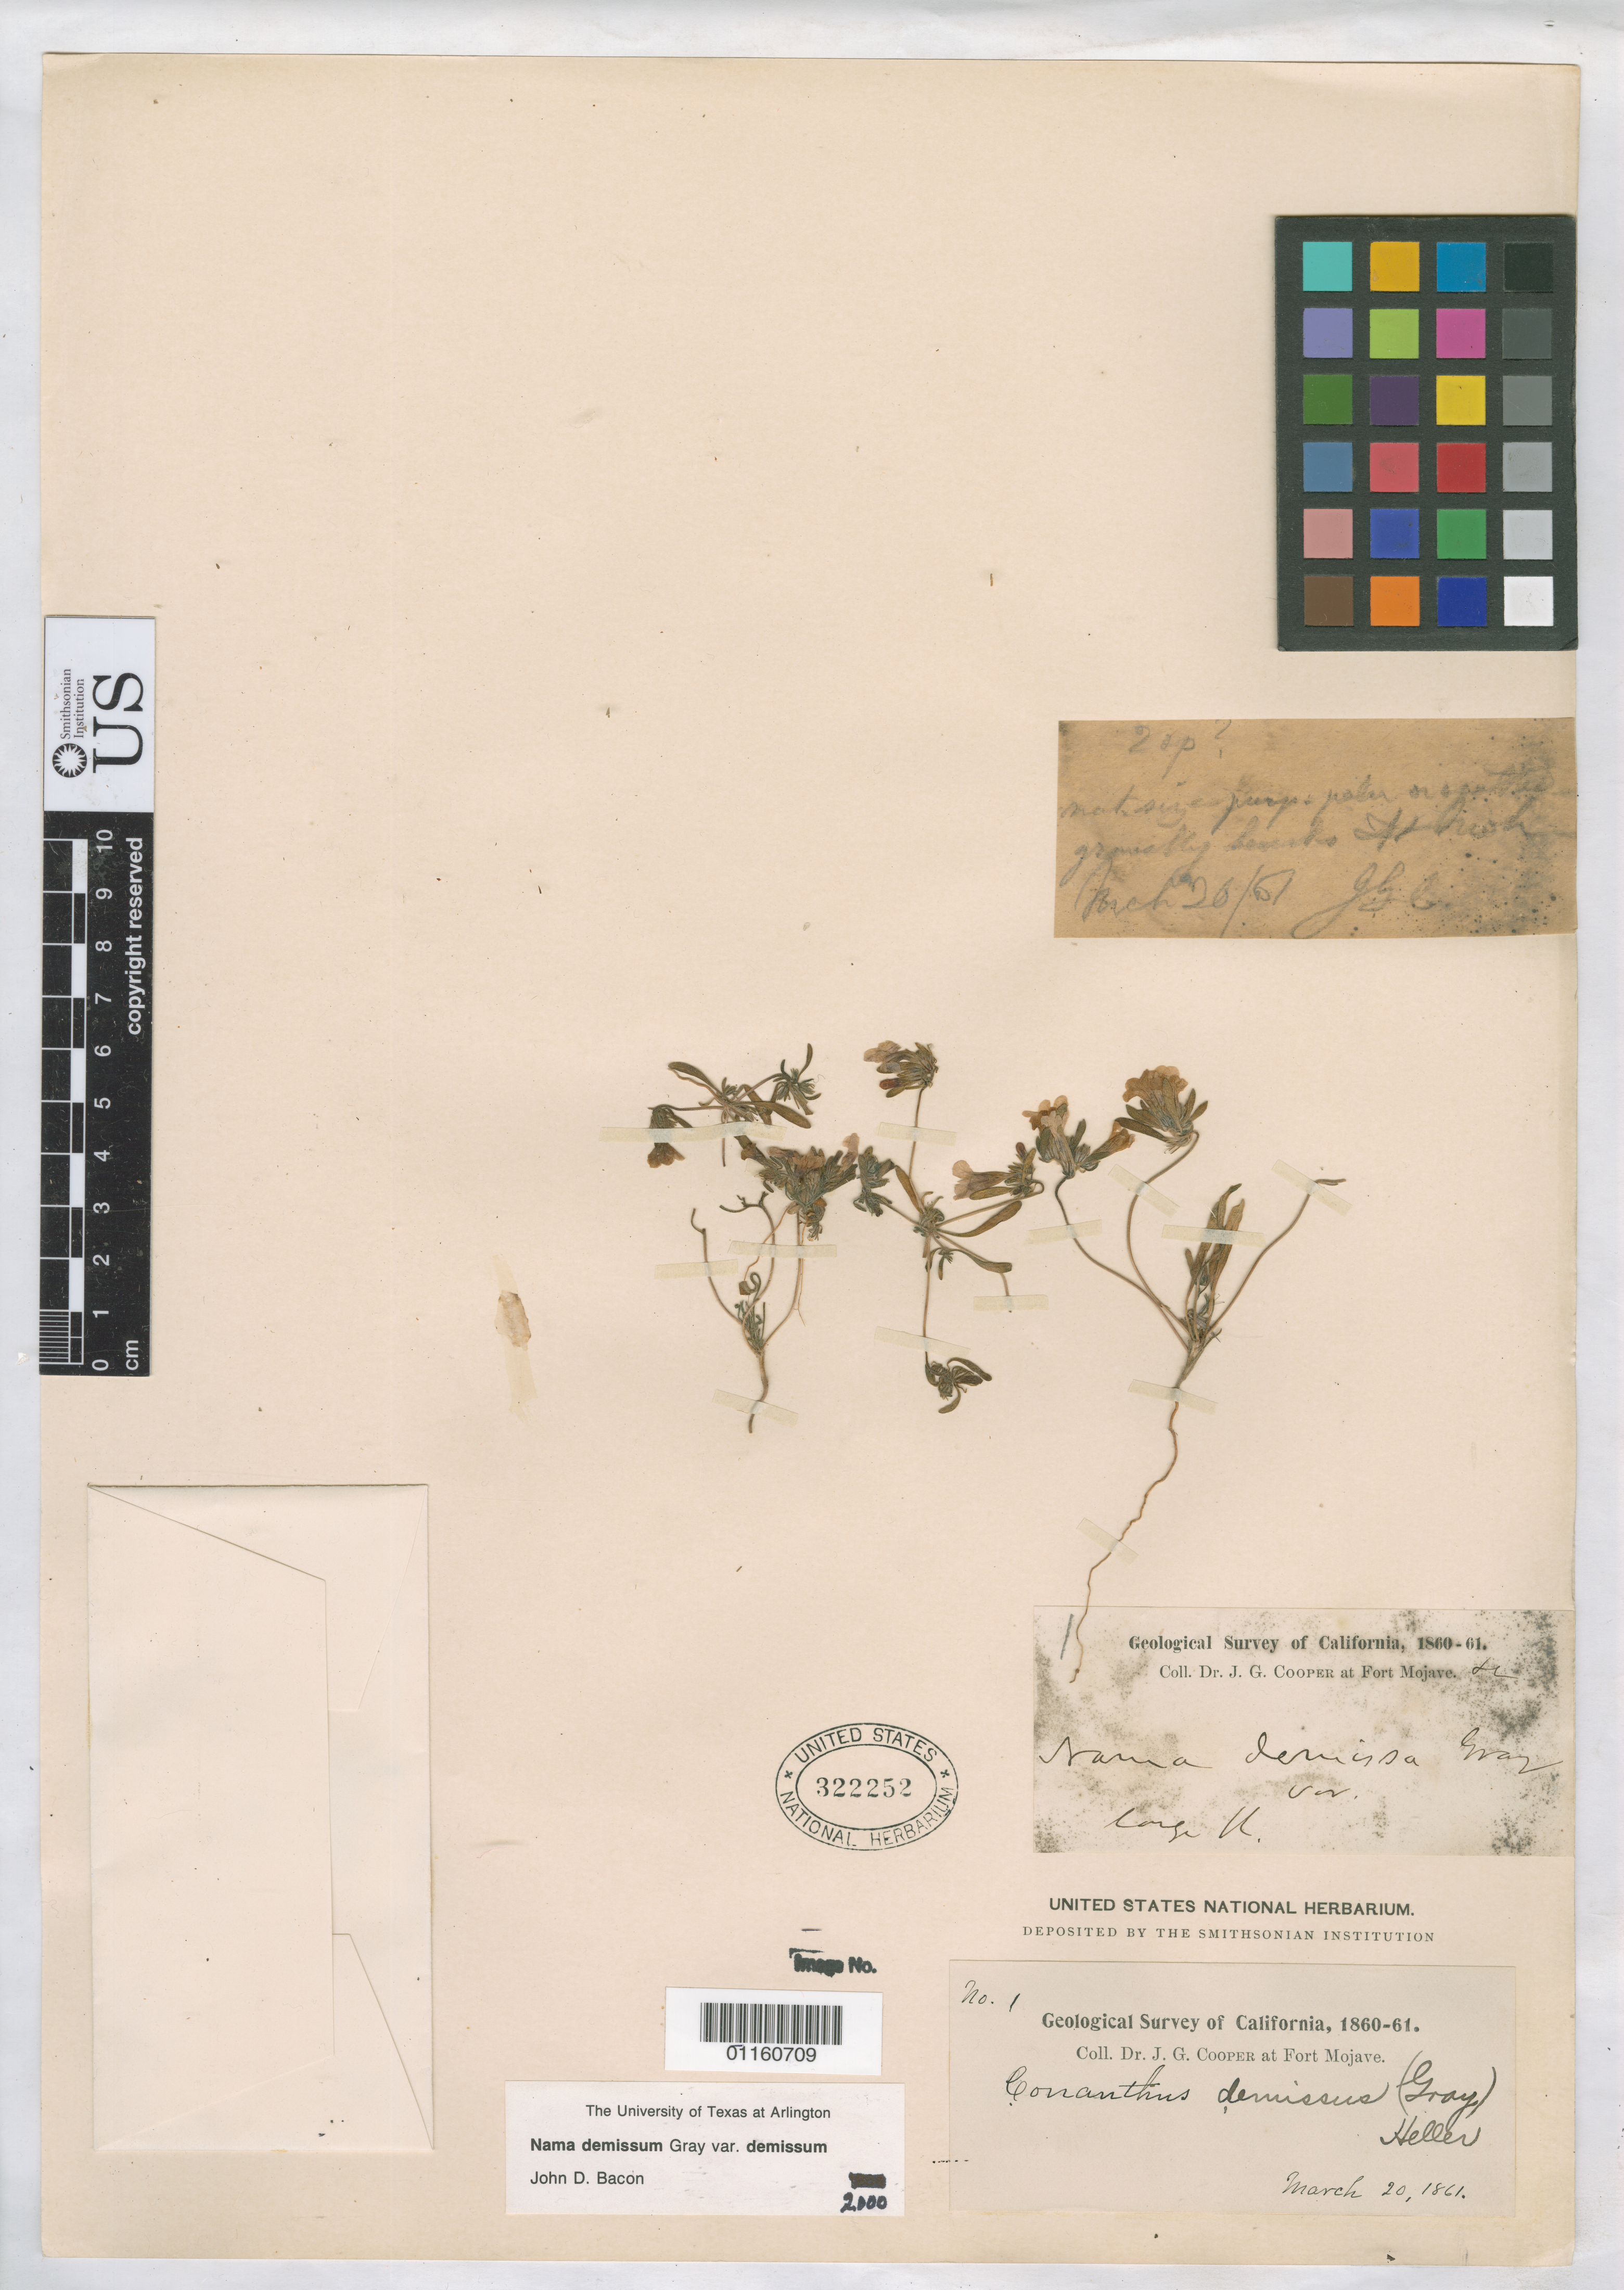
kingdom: Plantae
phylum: Tracheophyta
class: Magnoliopsida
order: Boraginales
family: Namaceae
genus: Nama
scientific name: Nama demissum var. demissum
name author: A. Gray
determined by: Bacon, J. D.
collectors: J. G. Cooper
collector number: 1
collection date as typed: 20 Mar 1861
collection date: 1861-03-20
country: United States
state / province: California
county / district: San Bernardino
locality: Fort Mojave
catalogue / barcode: US 322252